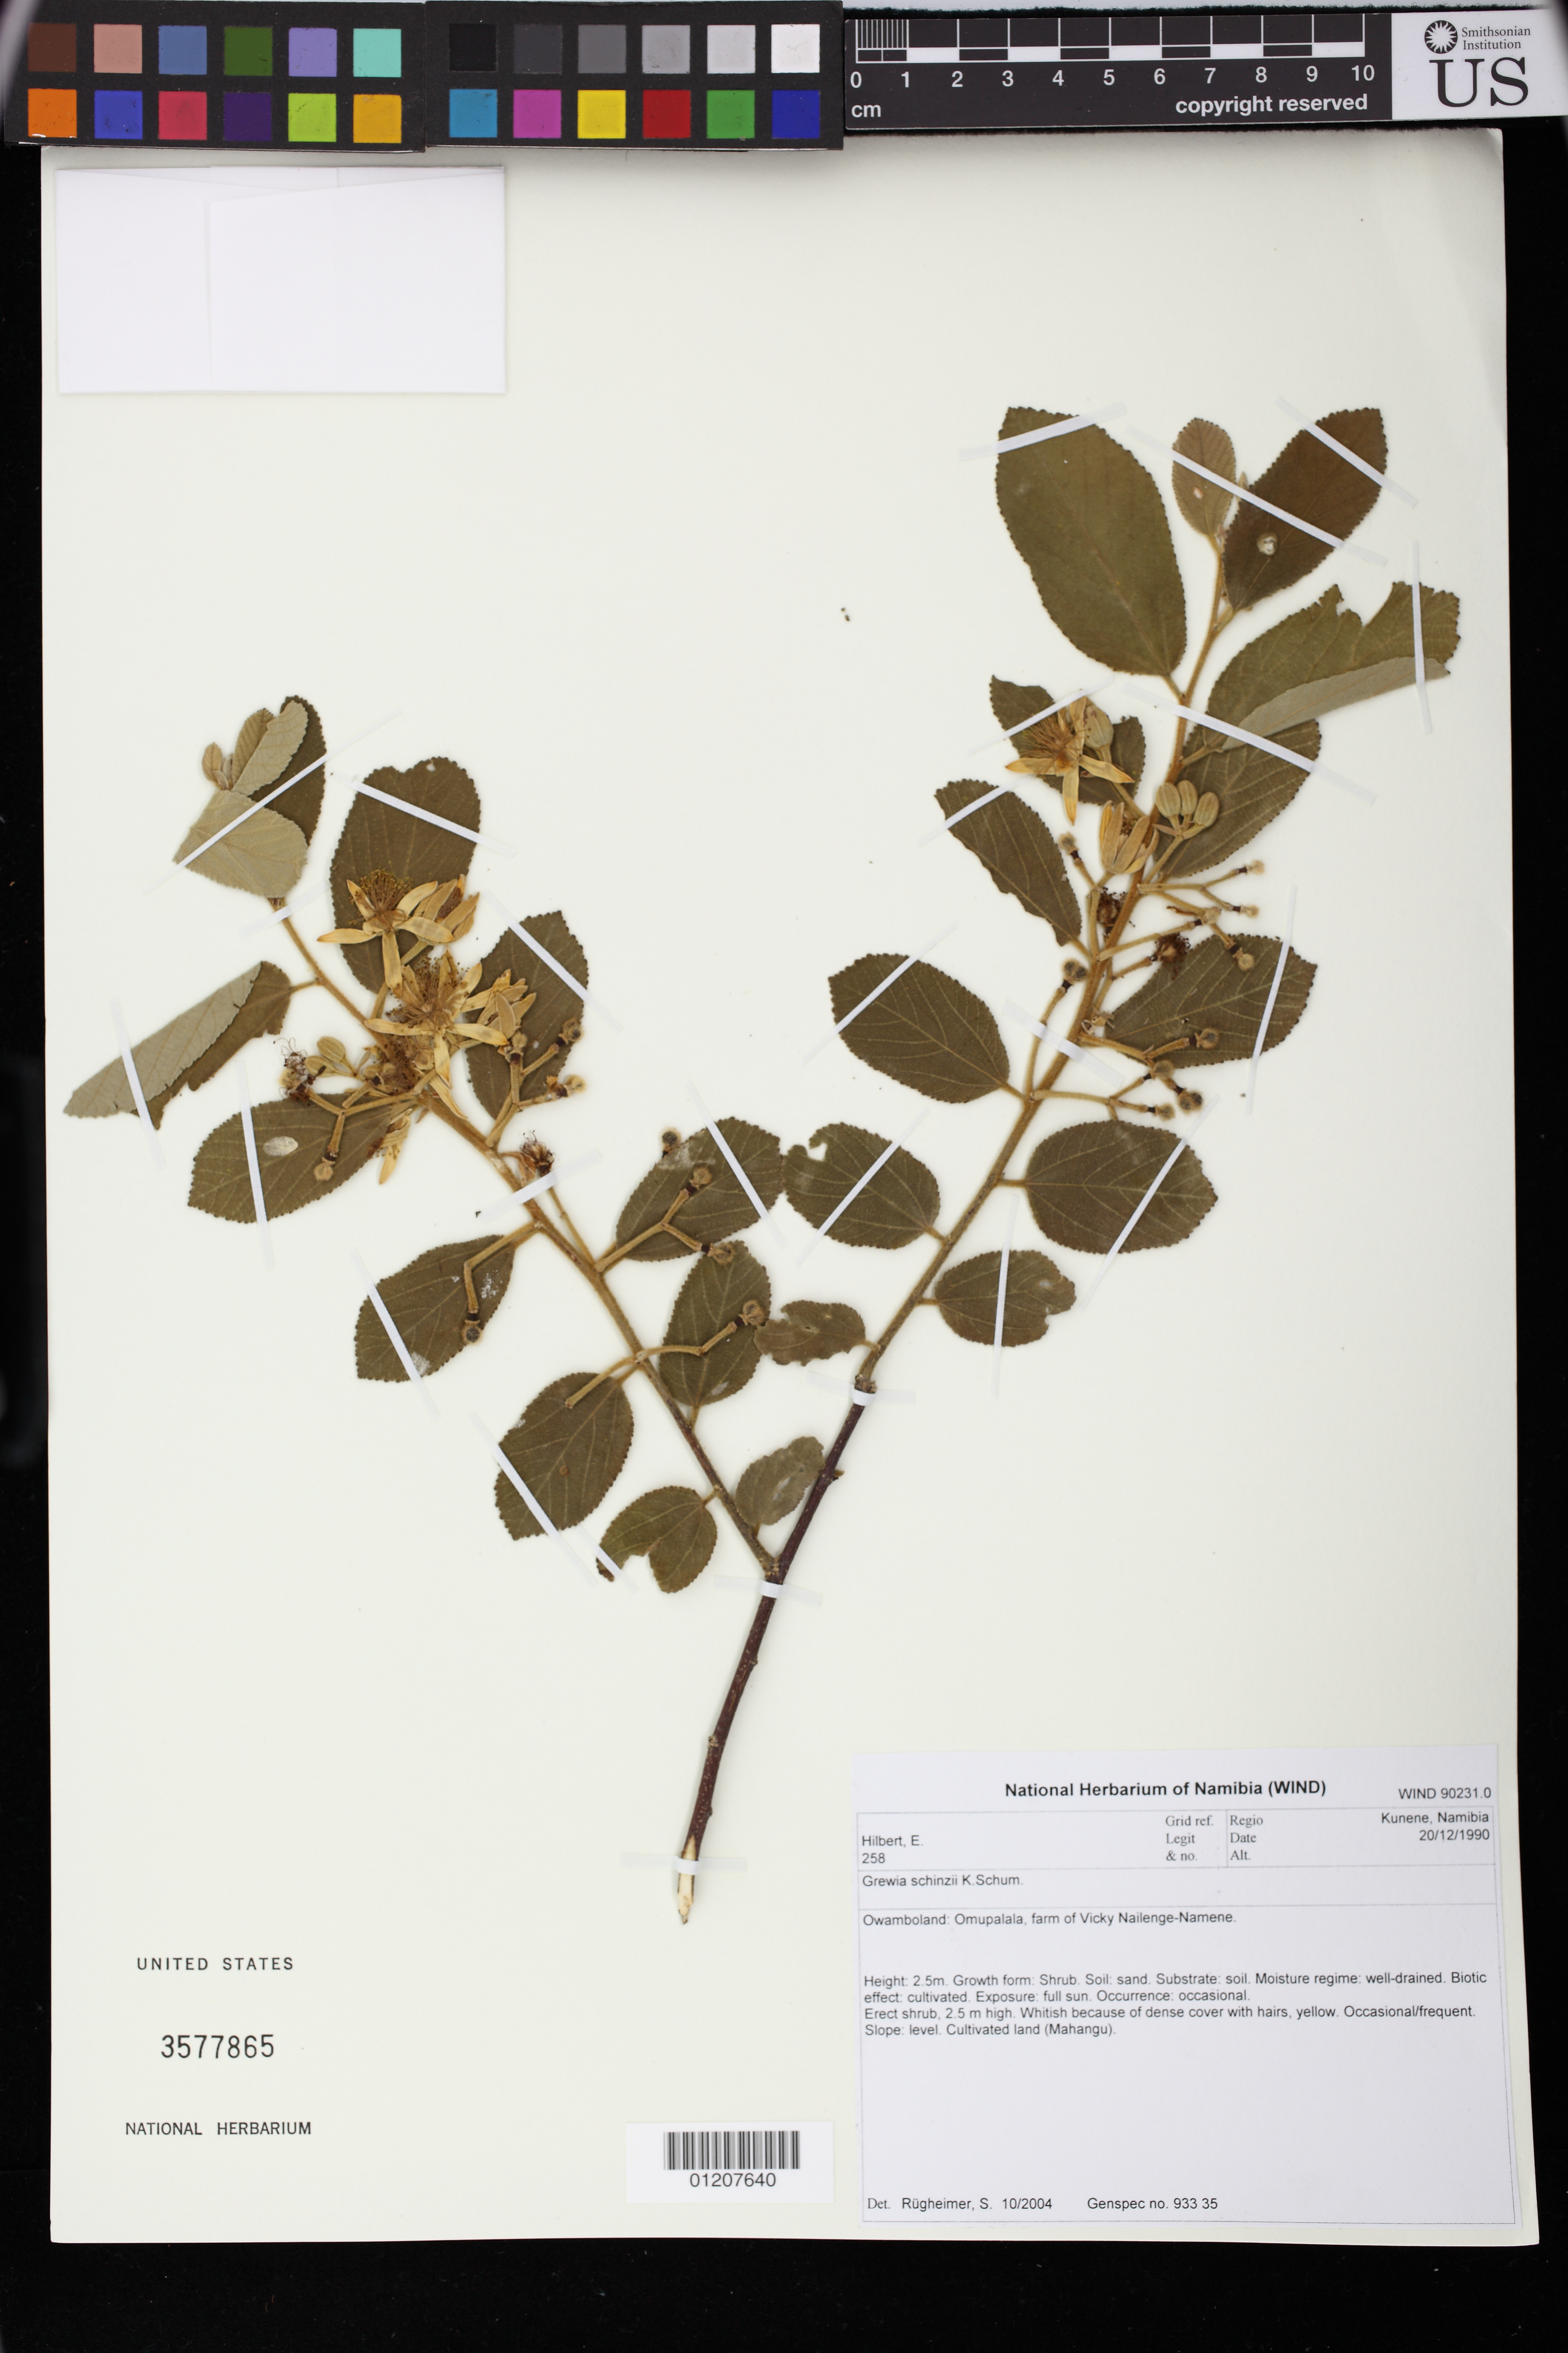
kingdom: Plantae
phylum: Tracheophyta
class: Magnoliopsida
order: Malvales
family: Malvaceae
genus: Grewia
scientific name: Grewia schinzii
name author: K. Schum.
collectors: E. Hilbert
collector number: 258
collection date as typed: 20 Dec 1919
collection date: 1919-12-20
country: Namibia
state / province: Kunene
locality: Owamboland: Omupalala, farm of Vicky Nailenge-Namene.. Cultivated.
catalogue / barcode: US 3577865